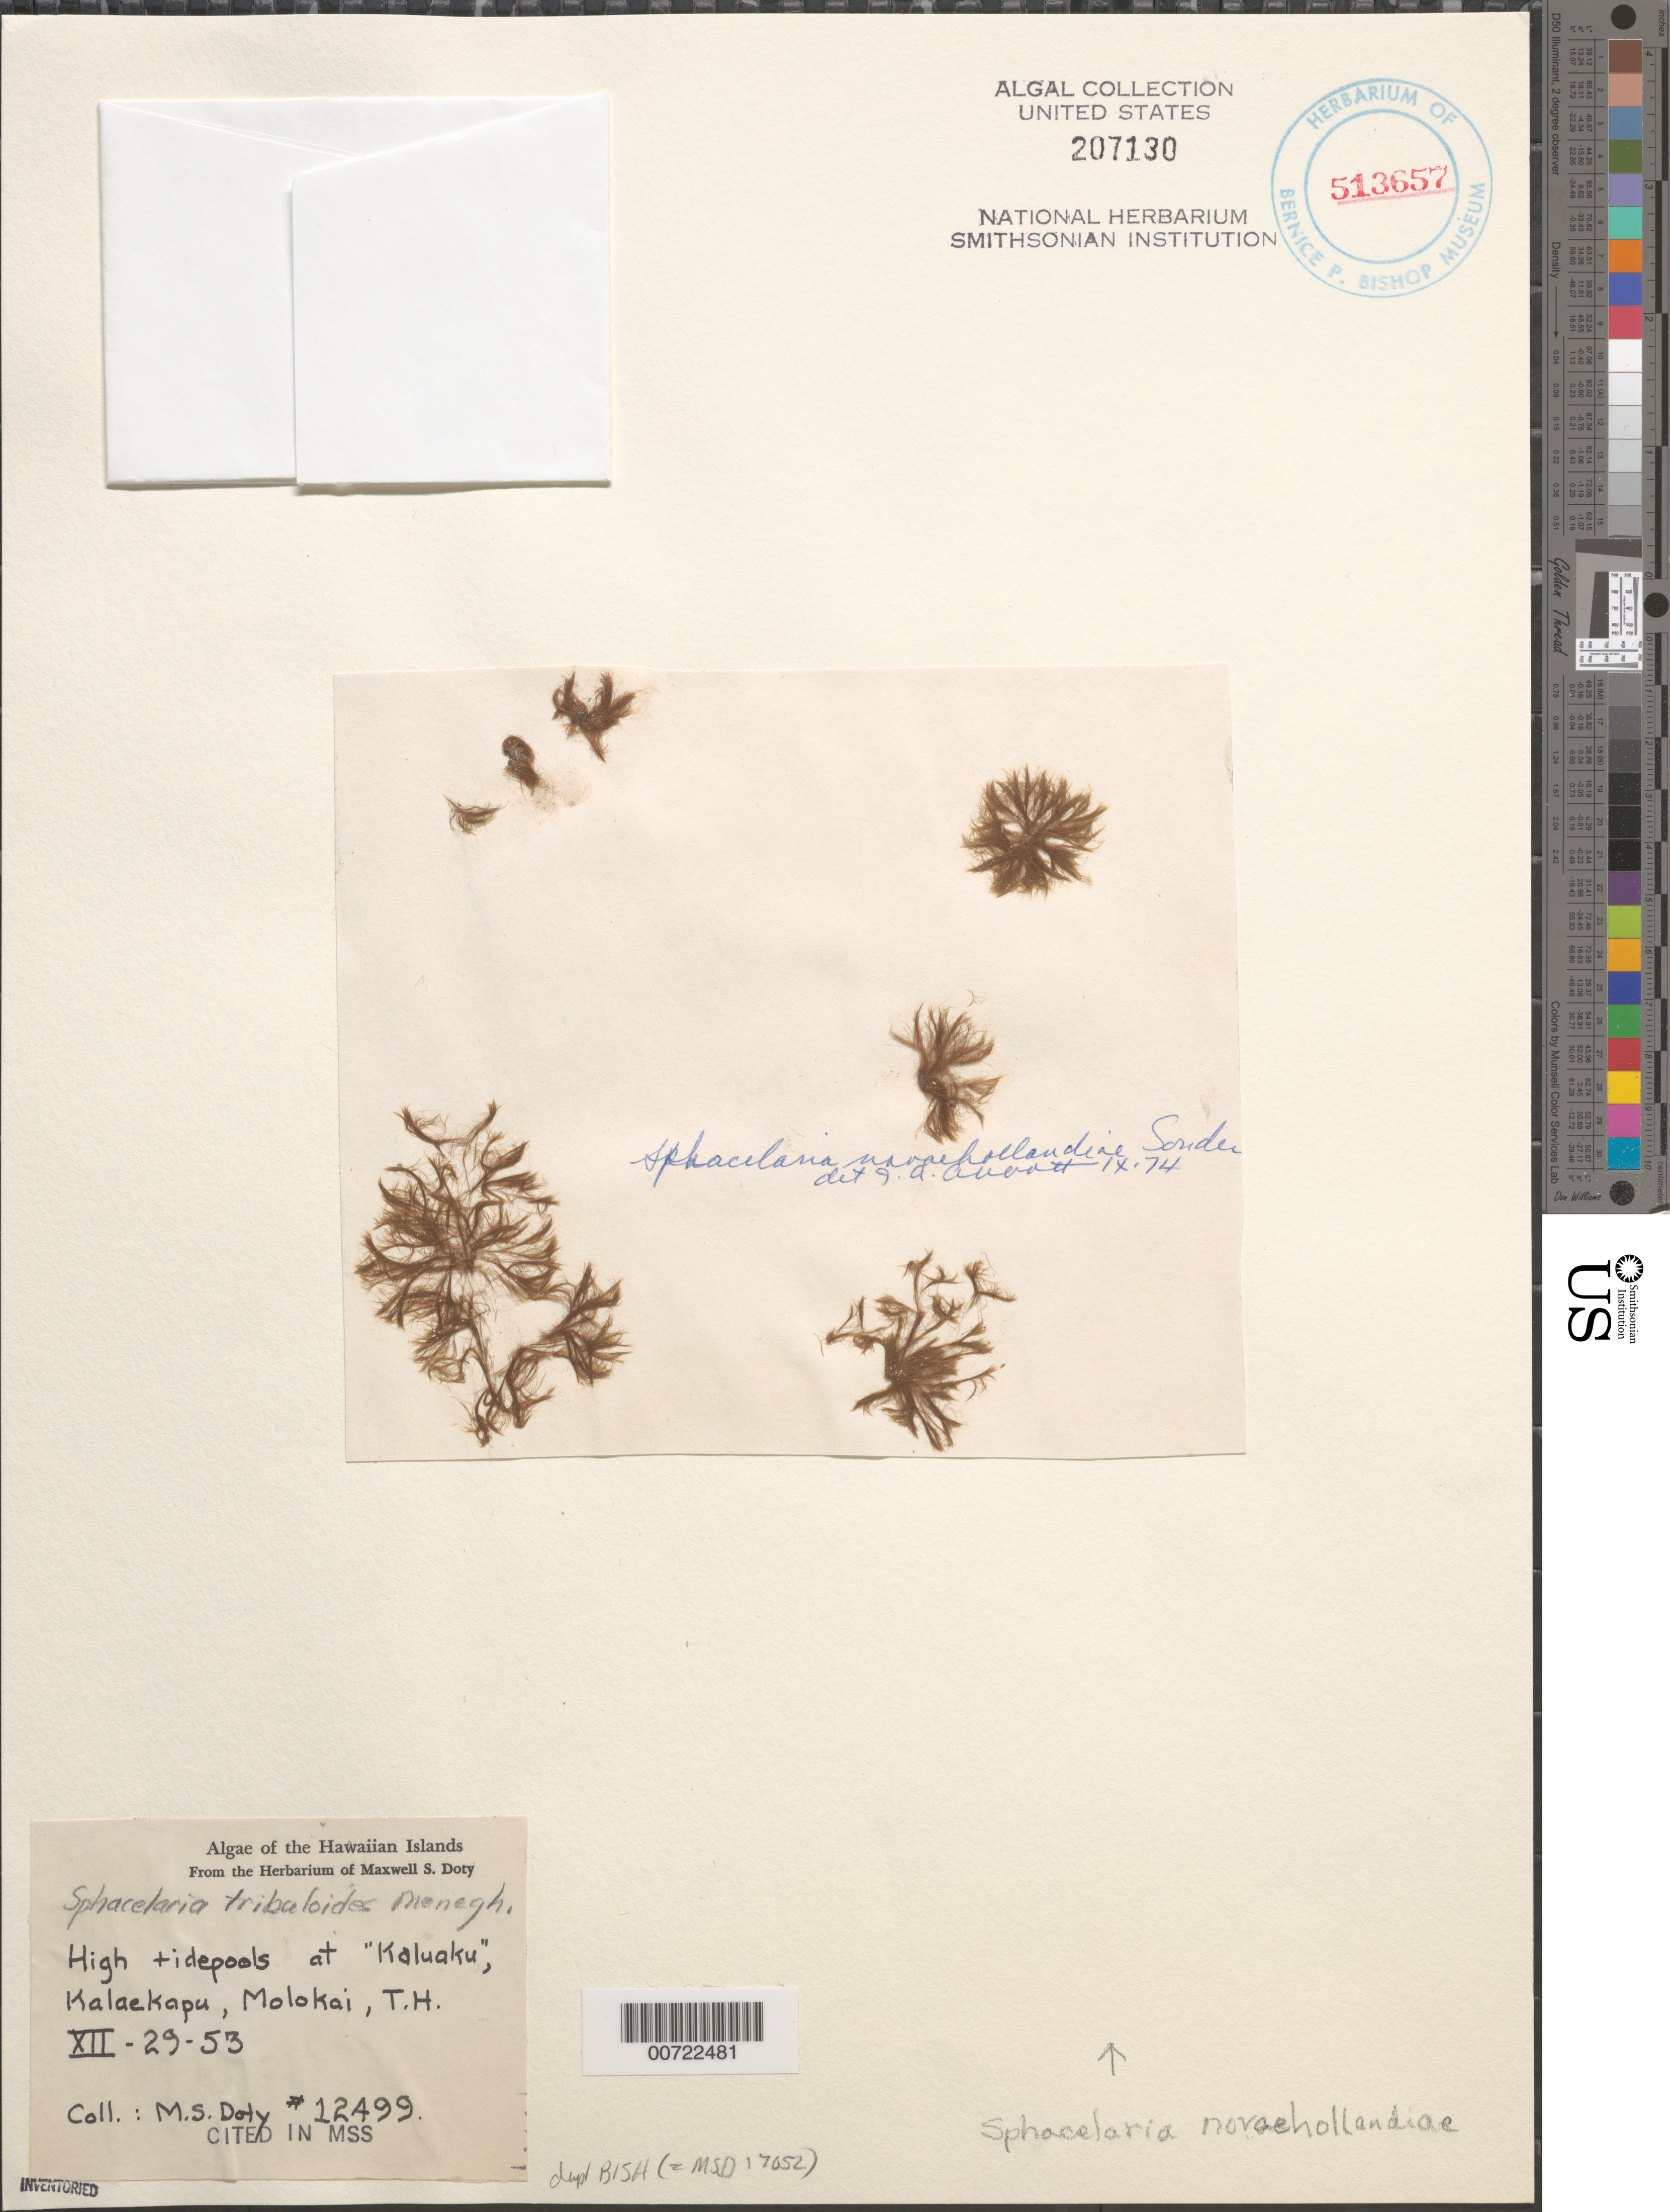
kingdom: Chromista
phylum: Ochrophyta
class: Phaeophyceae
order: Sphacelariales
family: Sphacelariaceae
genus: Sphacelaria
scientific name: Sphacelaria novaehollandiae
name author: G. Sond.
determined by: Abbott, Isabella A.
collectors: M. S. Doty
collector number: MSD 12499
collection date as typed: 29 Mar 1953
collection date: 1953-03-29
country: United States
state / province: Hawaii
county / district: Maui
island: Moloka'i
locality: Kaluaku, Kalaekapu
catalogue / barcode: US 207130